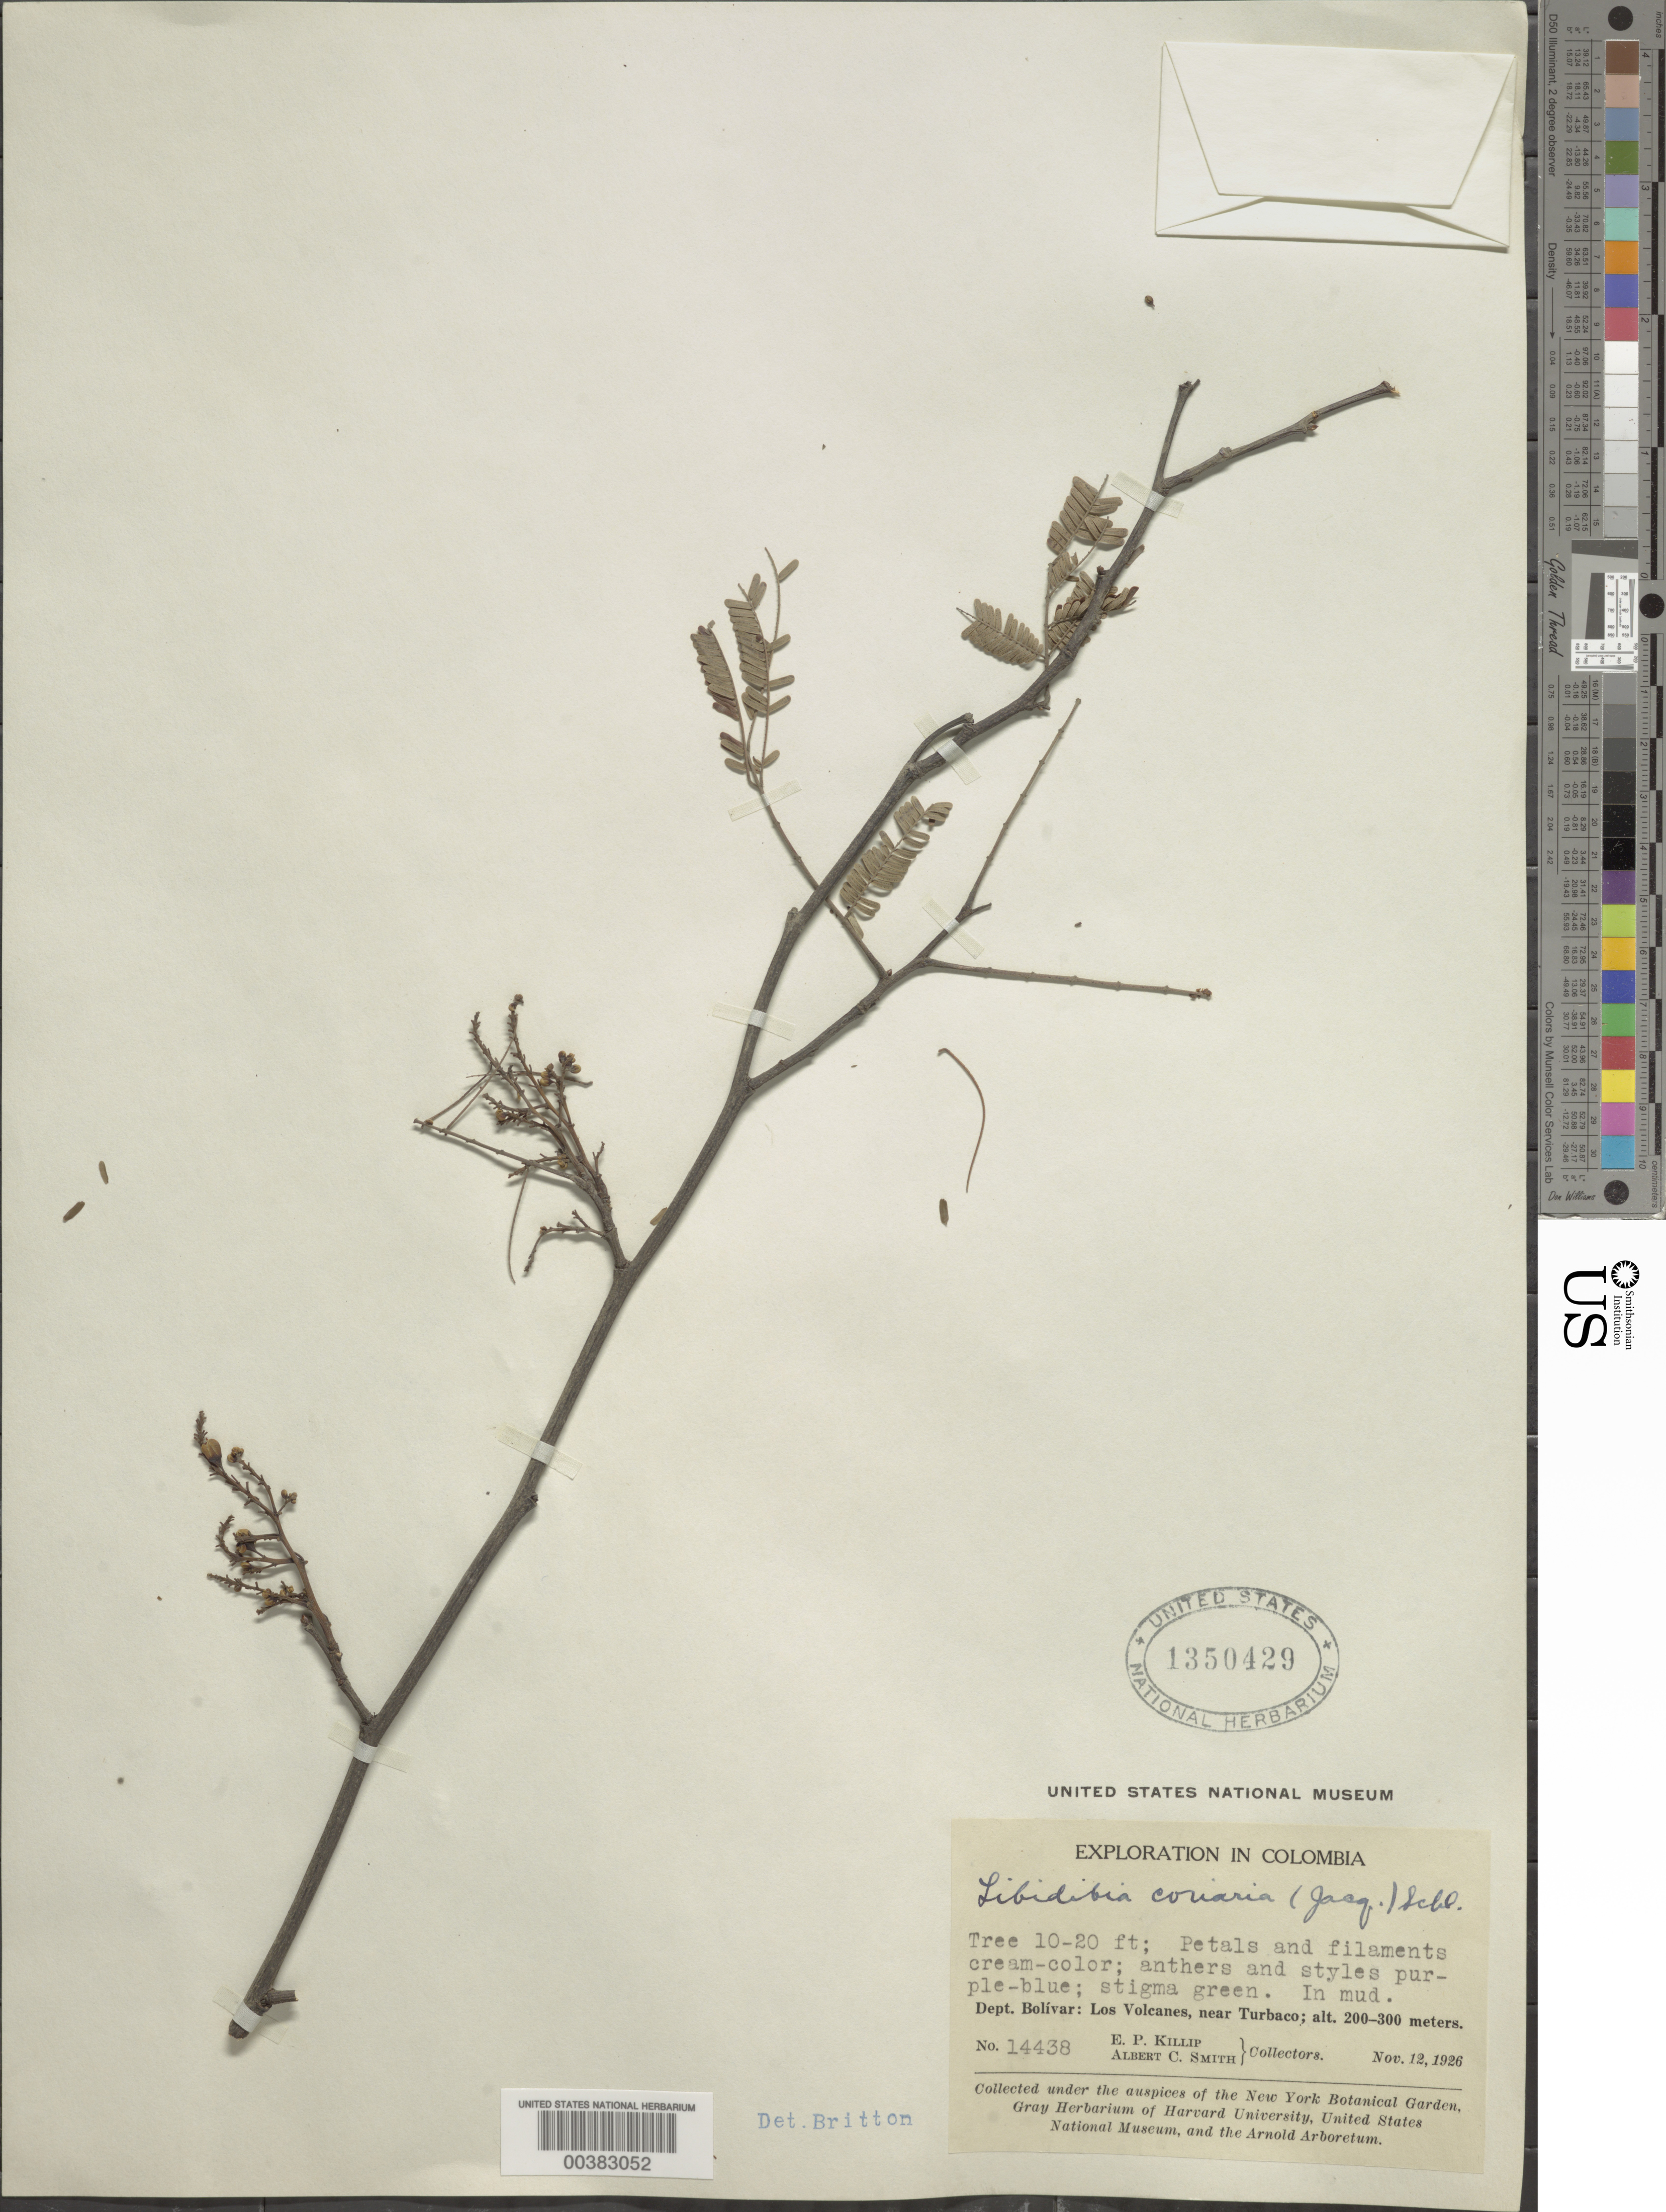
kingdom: Plantae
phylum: Tracheophyta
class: Magnoliopsida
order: Fabales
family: Fabaceae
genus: Libidibia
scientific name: Libidibia coriaria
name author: (Jacq.) Schltdl.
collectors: E. P. Killip & A. C. Smith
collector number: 14438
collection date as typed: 12 Nov 1926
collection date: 1926-11-12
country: Colombia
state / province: Bolívar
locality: Los Volcanes, near Turbaco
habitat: In mud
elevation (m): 200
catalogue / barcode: US 1350429